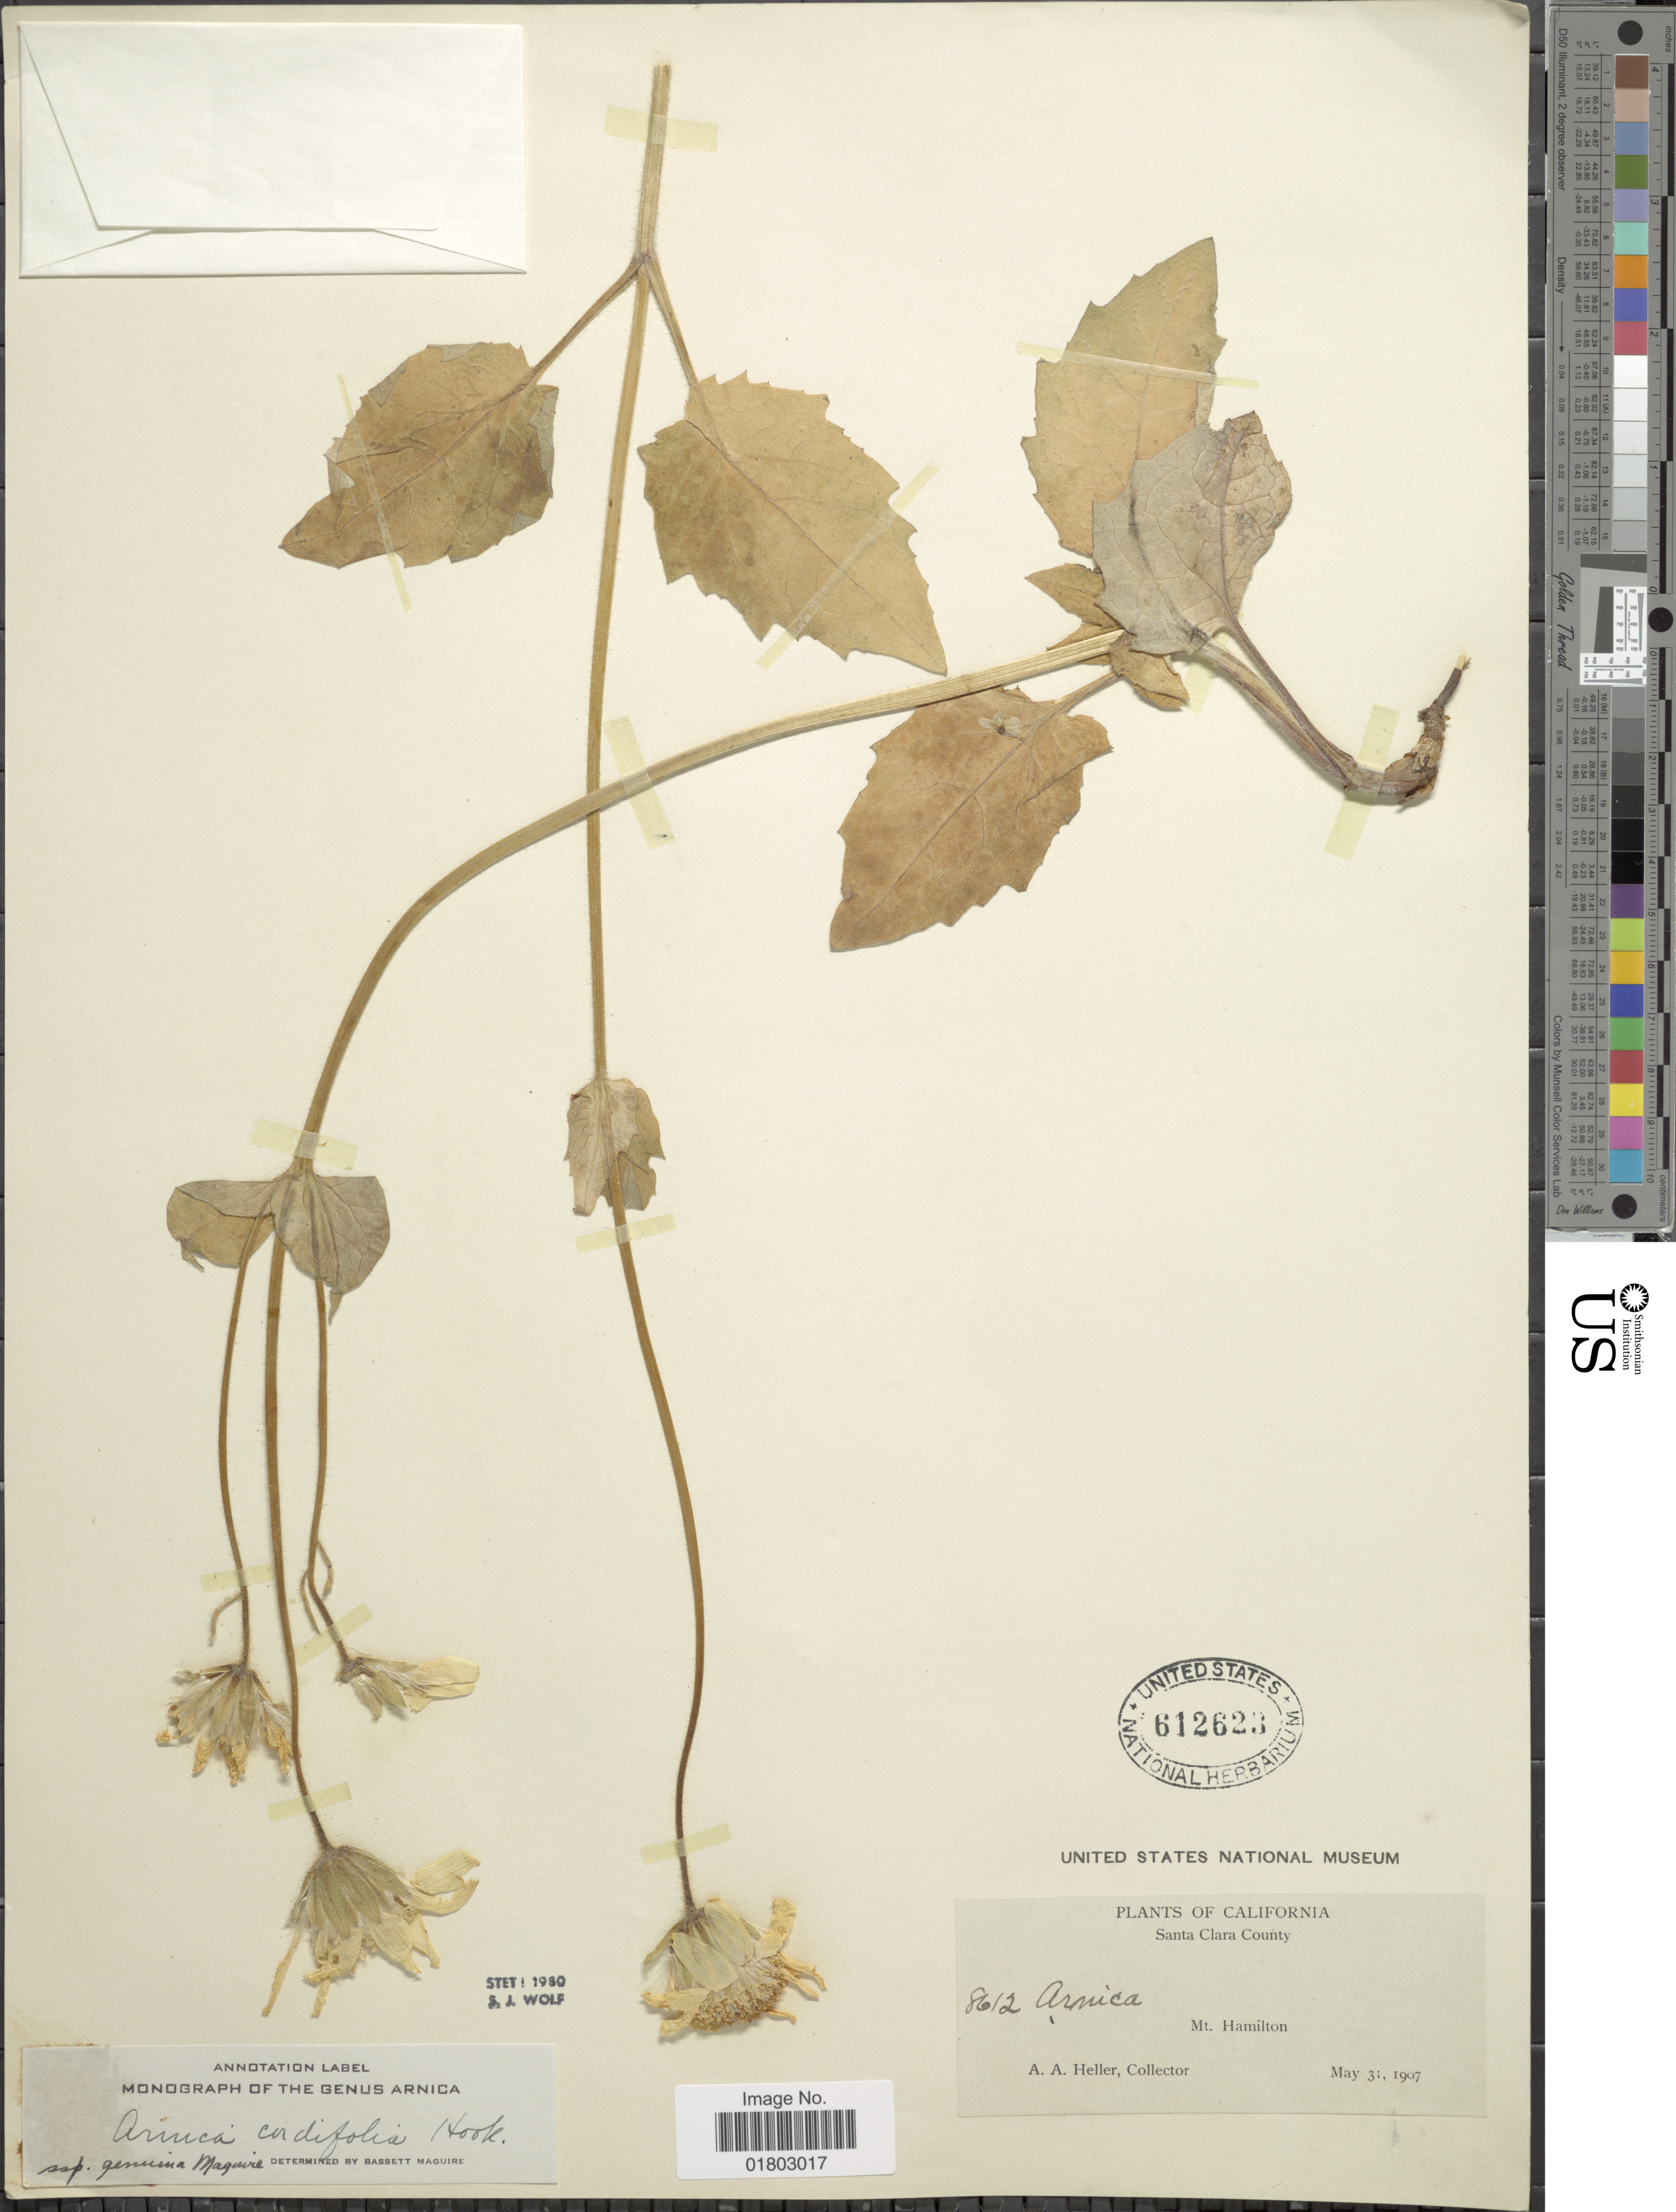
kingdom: Plantae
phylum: Tracheophyta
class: Magnoliopsida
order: Asterales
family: Asteraceae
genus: Arnica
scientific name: Arnica cordifolia subsp. genuina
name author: Maguire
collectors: A. A. Heller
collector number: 8612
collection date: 1907-05-31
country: United States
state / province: California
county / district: Santa Clara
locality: Santa Clara County, Mt Hamilton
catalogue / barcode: US 612623